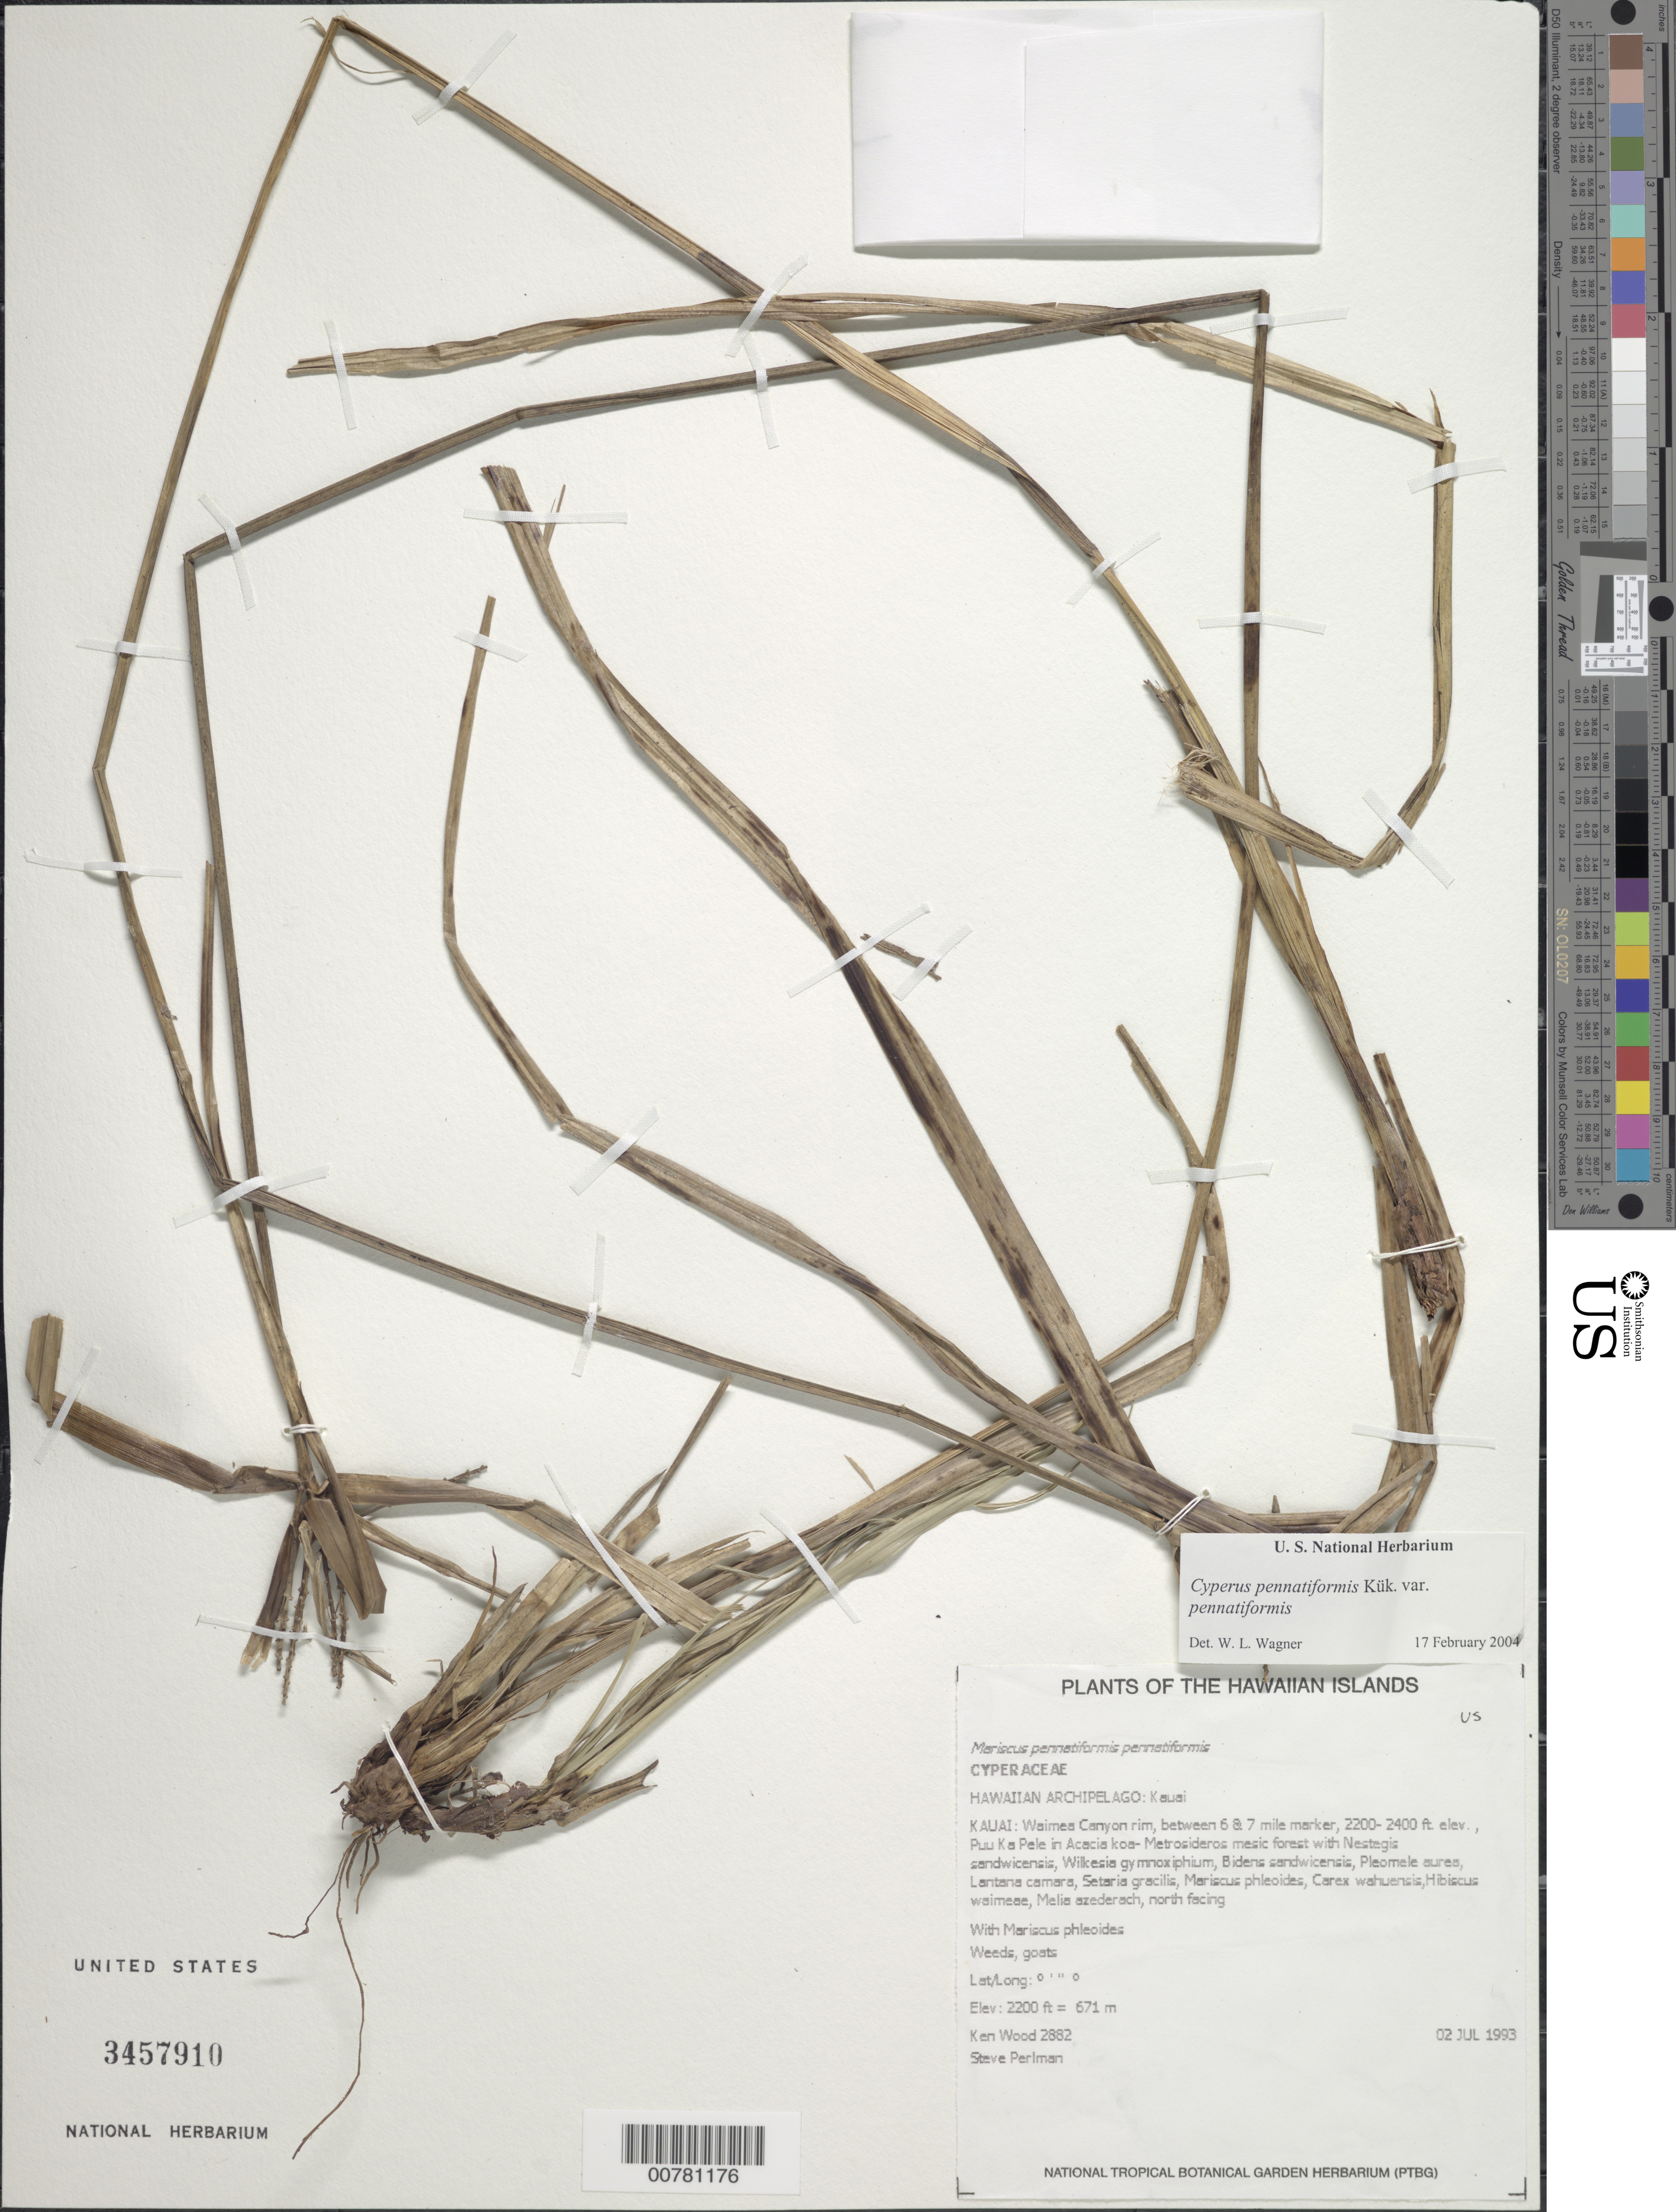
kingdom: Plantae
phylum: Tracheophyta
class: Liliopsida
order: Poales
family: Cyperaceae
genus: Cyperus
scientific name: Cyperus pennatiformis var. pennatiformis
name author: Kük.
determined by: Wagner, W. L., (BOT), Smithsonian Institution - National Museum of Natural History (UNITED STATES)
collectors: K. R. Wood & S. P. Perlman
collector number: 2882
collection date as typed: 2 Jul 1993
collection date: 1993-07-02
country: United States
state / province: Hawaii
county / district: Kauai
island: Kaua'i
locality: Waimea Canyon Rim, between 6 and 7 mile marker, Puu Ka Pele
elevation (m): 671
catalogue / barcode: US 3457910